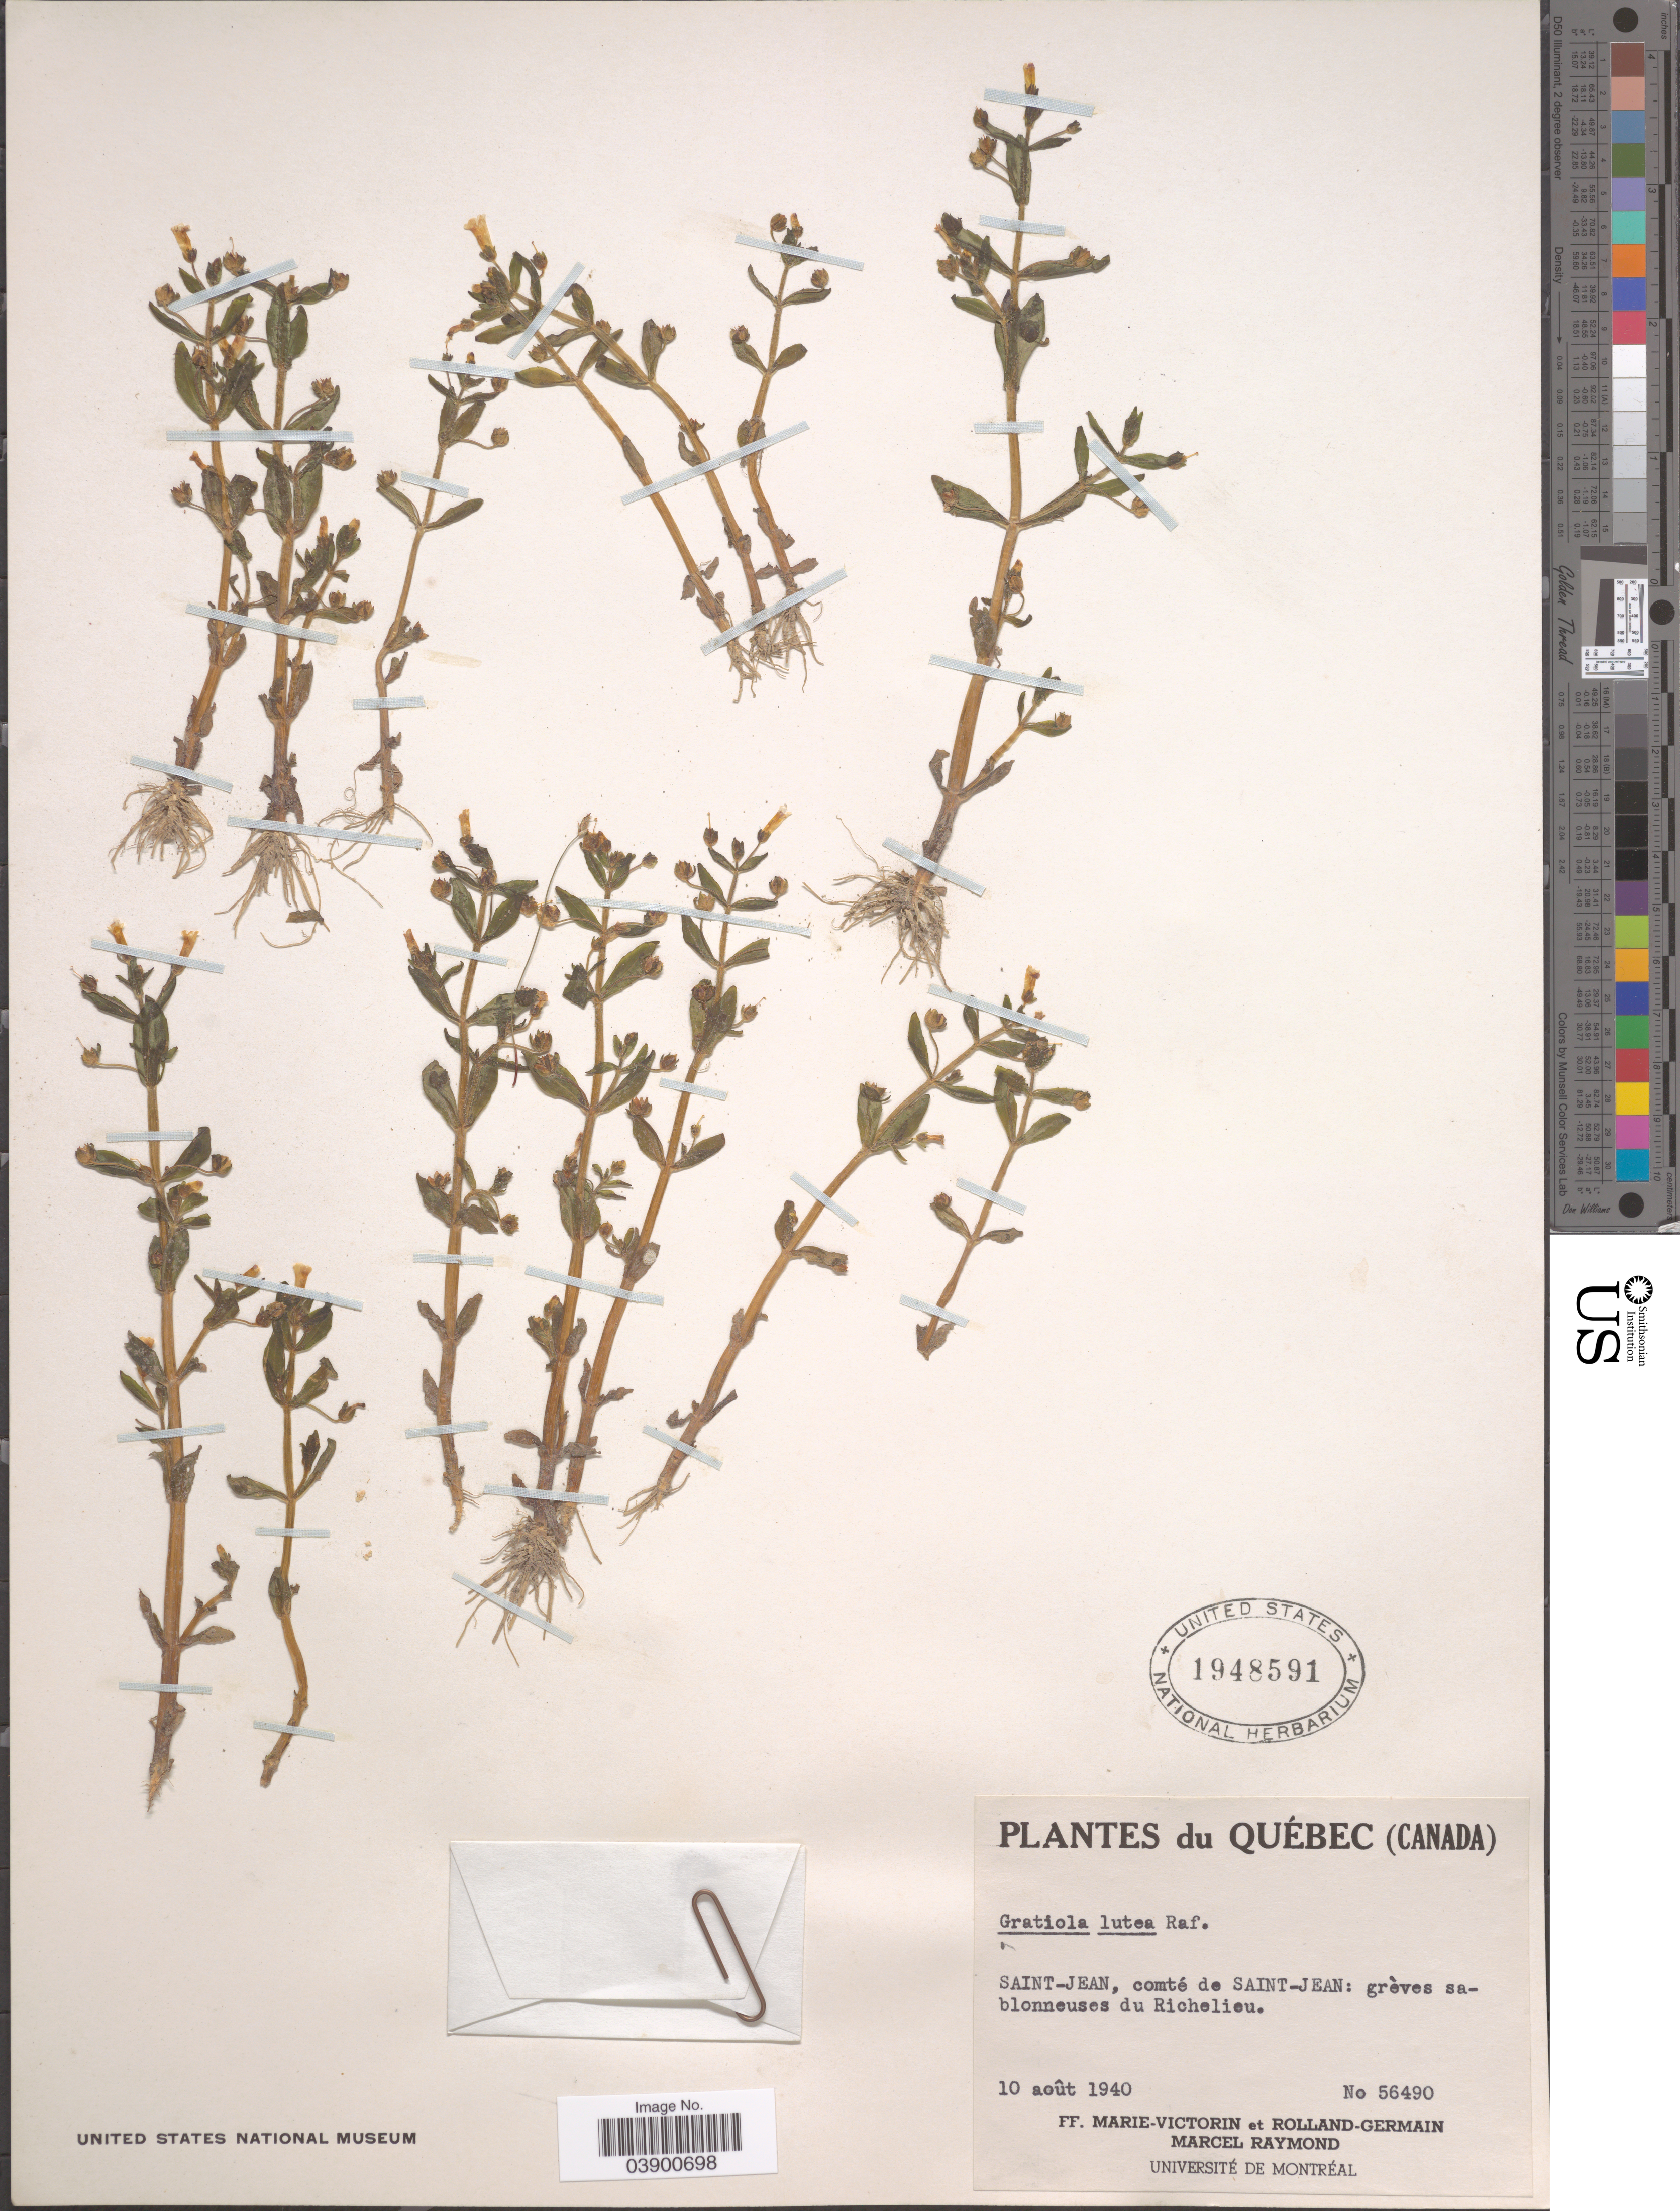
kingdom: Plantae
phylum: Tracheophyta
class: Magnoliopsida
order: Lamiales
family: Plantaginaceae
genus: Gratiola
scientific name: Gratiola lutea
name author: Raf.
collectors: F. Marie-Victorin, Rolland-Germain & M. Raymond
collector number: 56490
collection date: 1940-08-10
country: Canada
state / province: Quebec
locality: Saint-Jean, comté de Saint-Jean: grèves sablonneuses du Richelieu.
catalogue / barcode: US 1948591